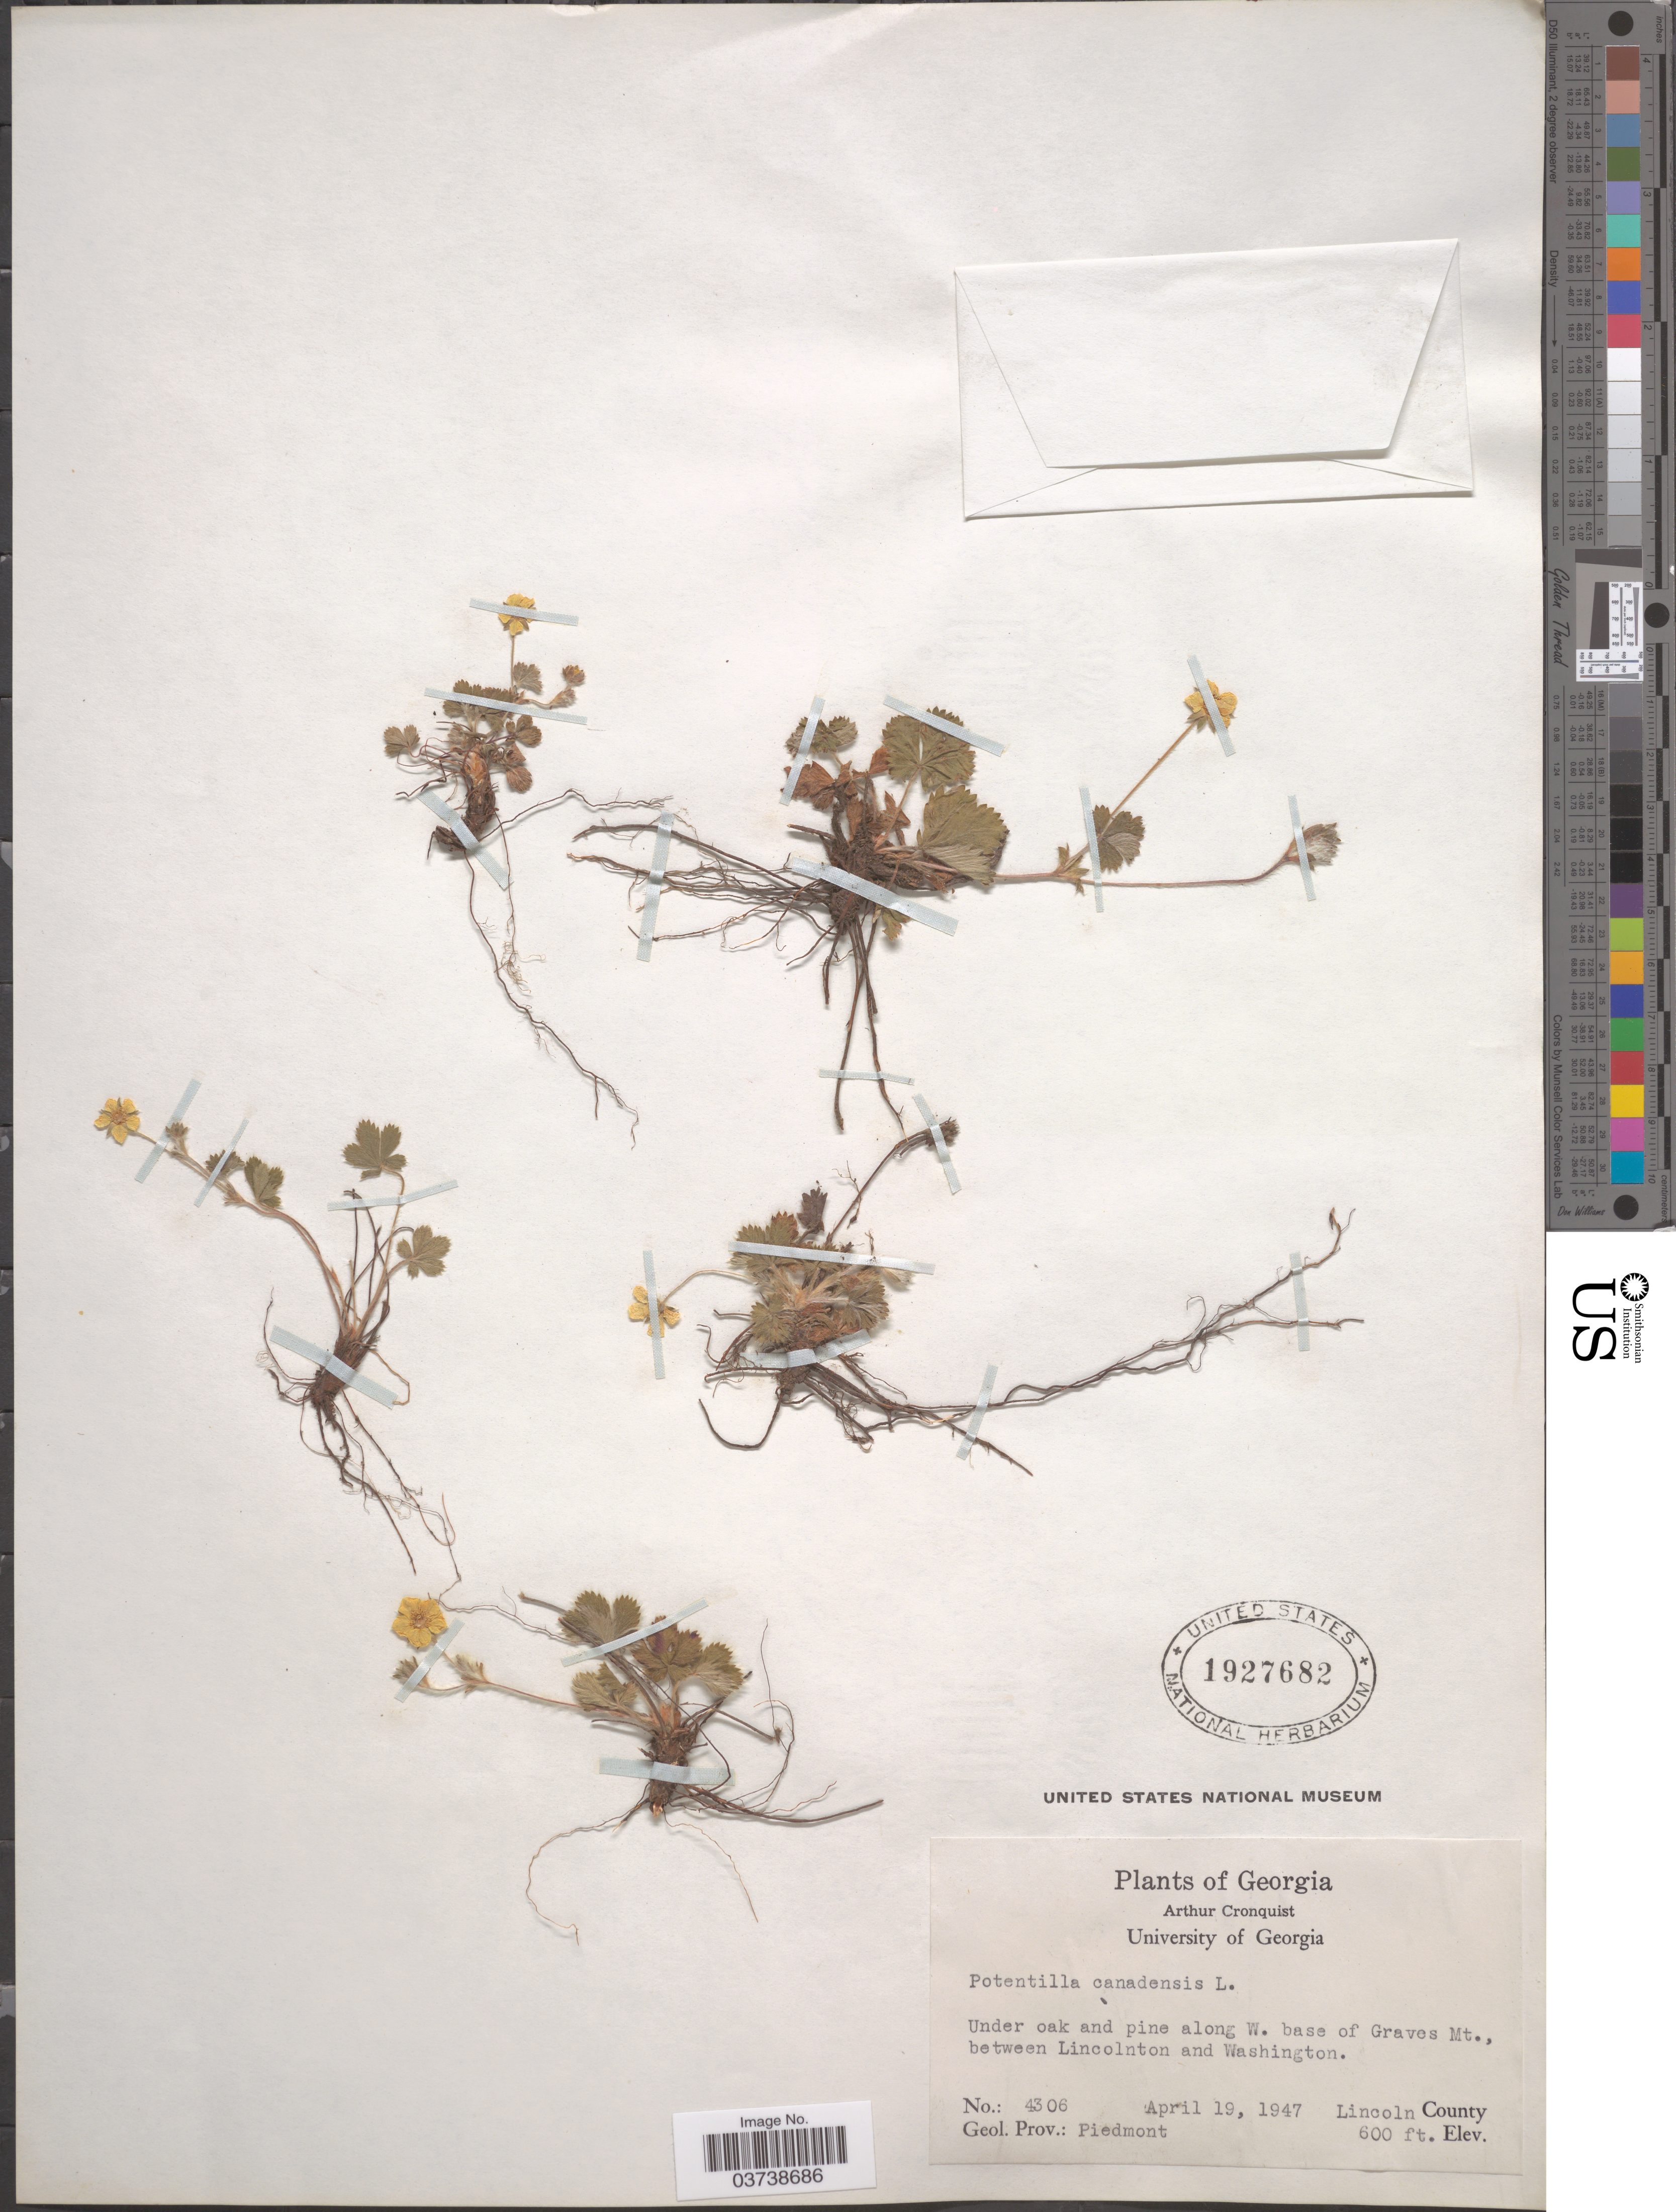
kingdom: Plantae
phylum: Tracheophyta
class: Magnoliopsida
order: Rosales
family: Rosaceae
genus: Potentilla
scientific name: Potentilla canadensis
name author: L.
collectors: A. J. Cronquist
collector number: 4306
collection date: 1947-04-19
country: United States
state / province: Georgia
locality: Along W. base of Graves Mt., between Lincolnton and Washington. Lincoln County.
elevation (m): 183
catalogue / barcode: US 1927682